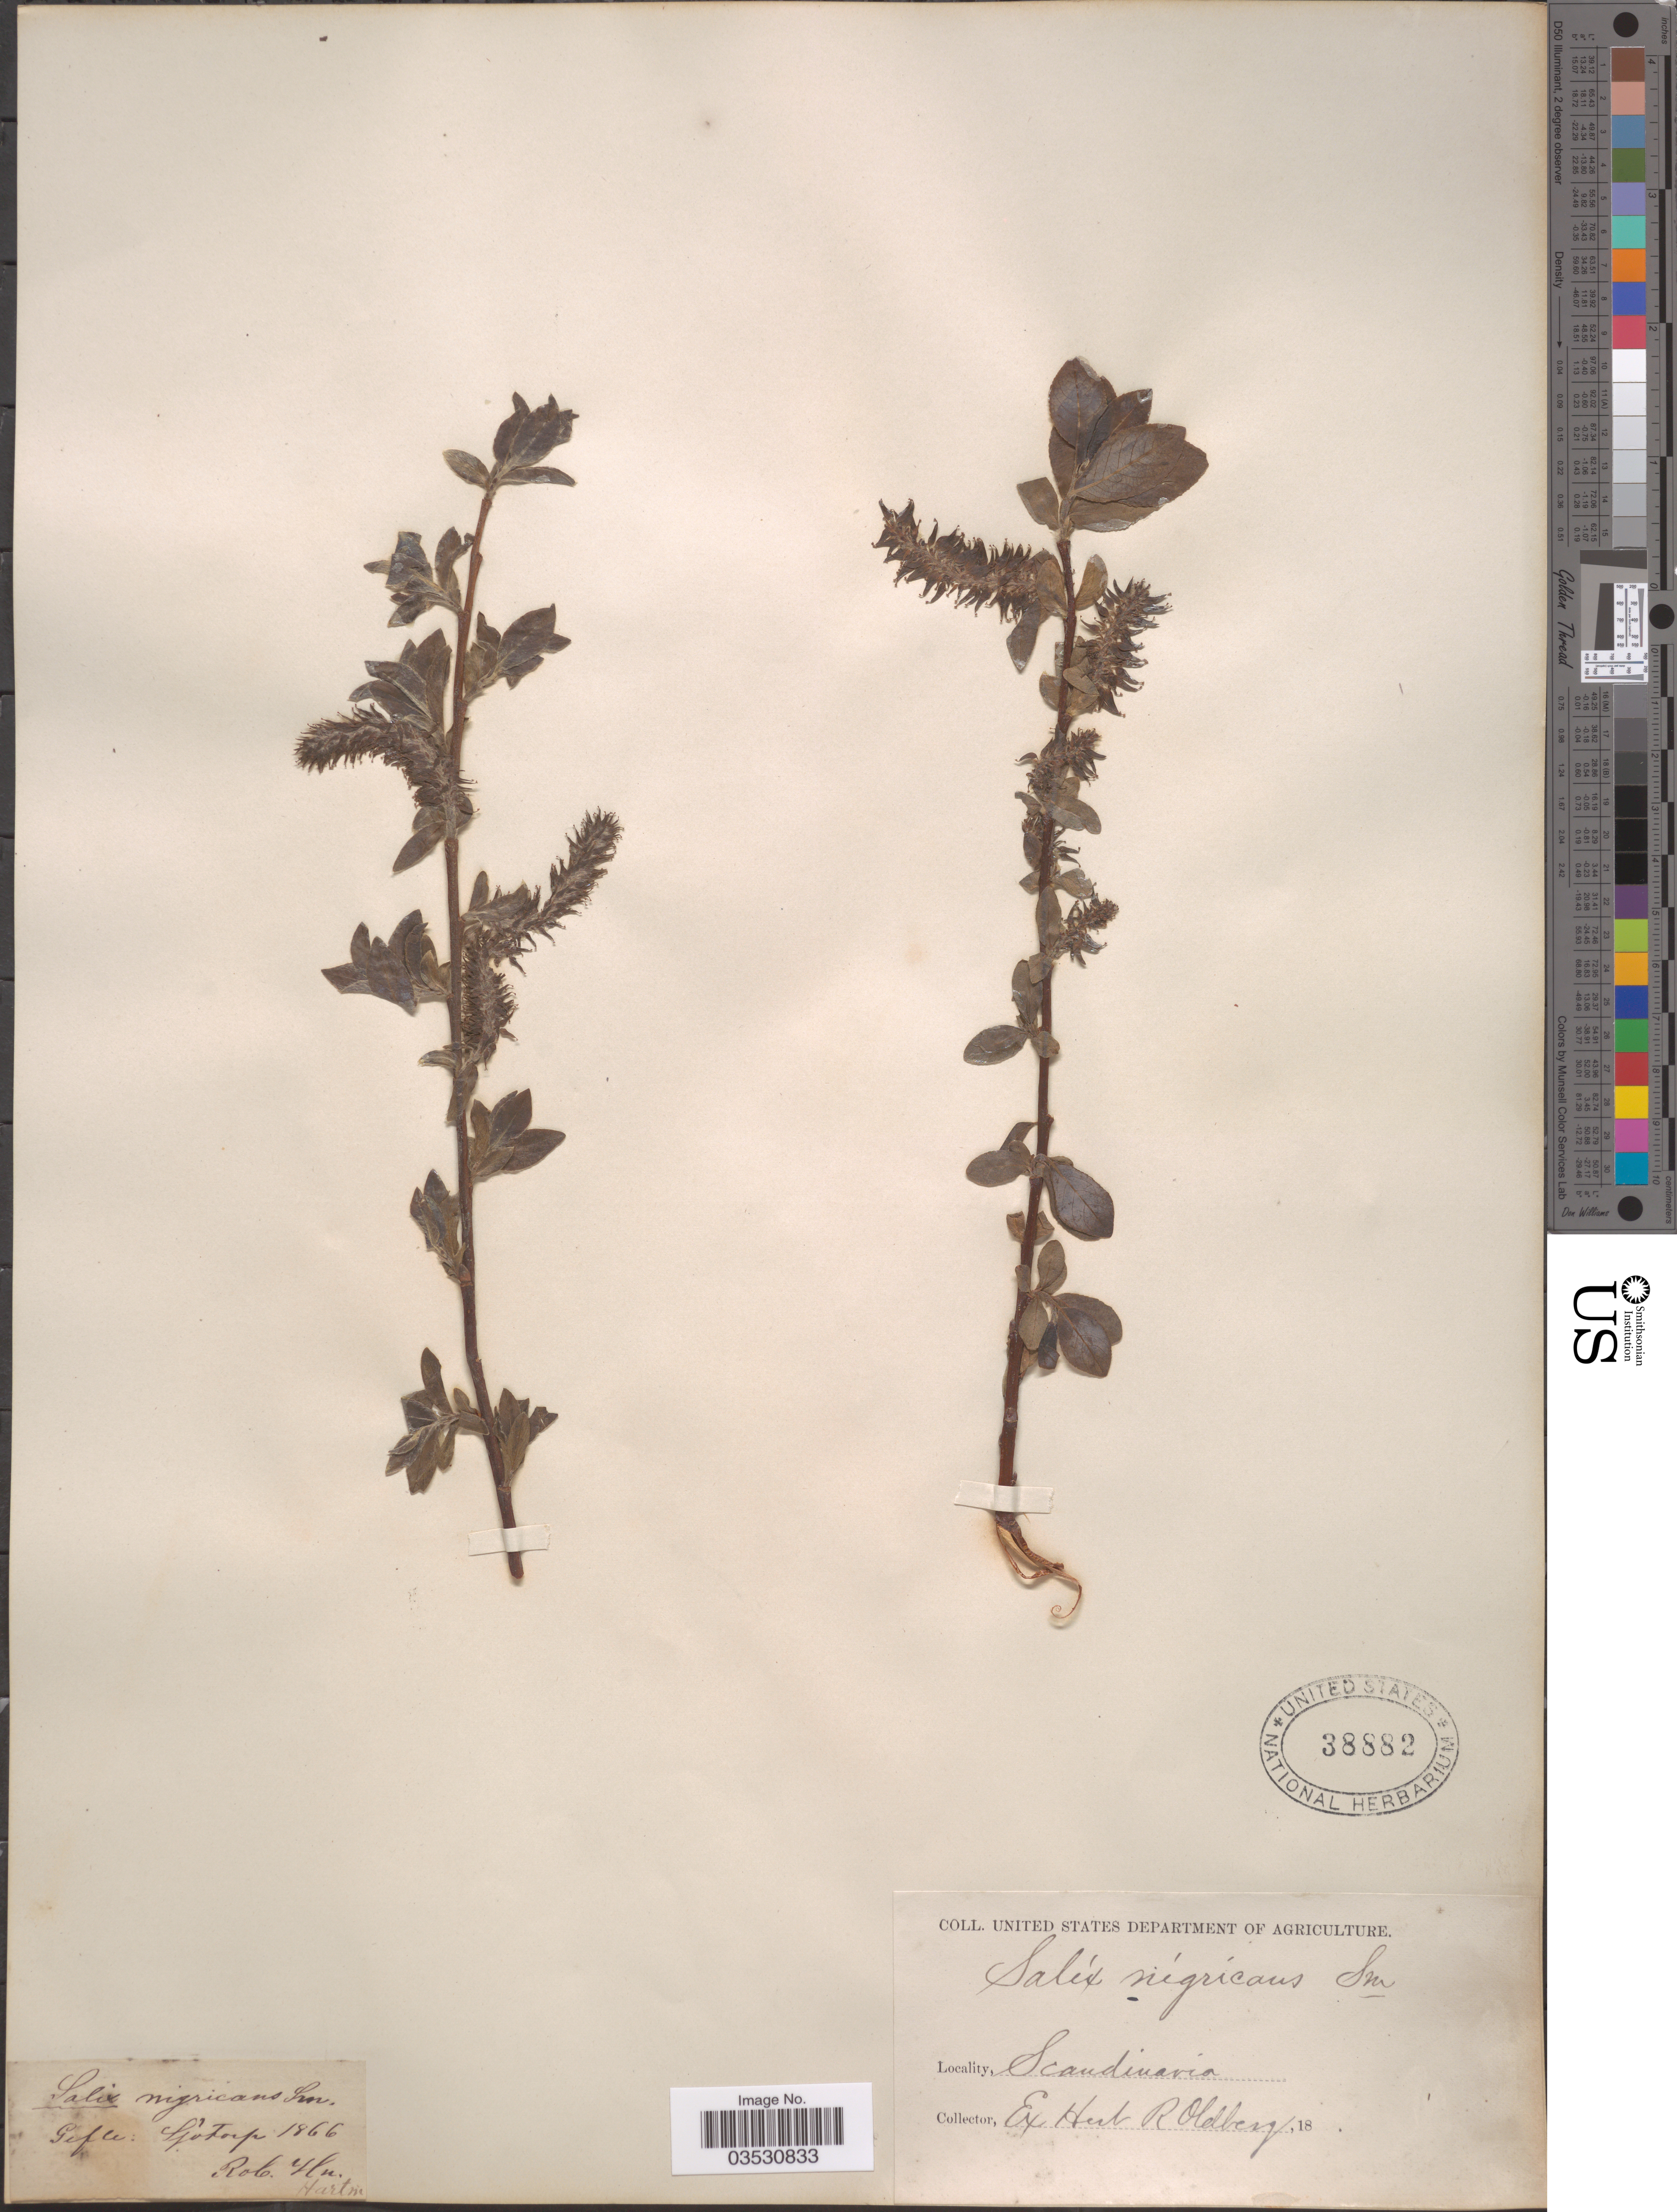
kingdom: Plantae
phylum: Tracheophyta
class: Magnoliopsida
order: Malpighiales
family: Salicaceae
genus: Salix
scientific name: Salix nigricans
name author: Sm.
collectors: R. W. Hartman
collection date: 1866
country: Sweden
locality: Scandinavia. Gefle: Sjótorp.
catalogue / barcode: US 38882